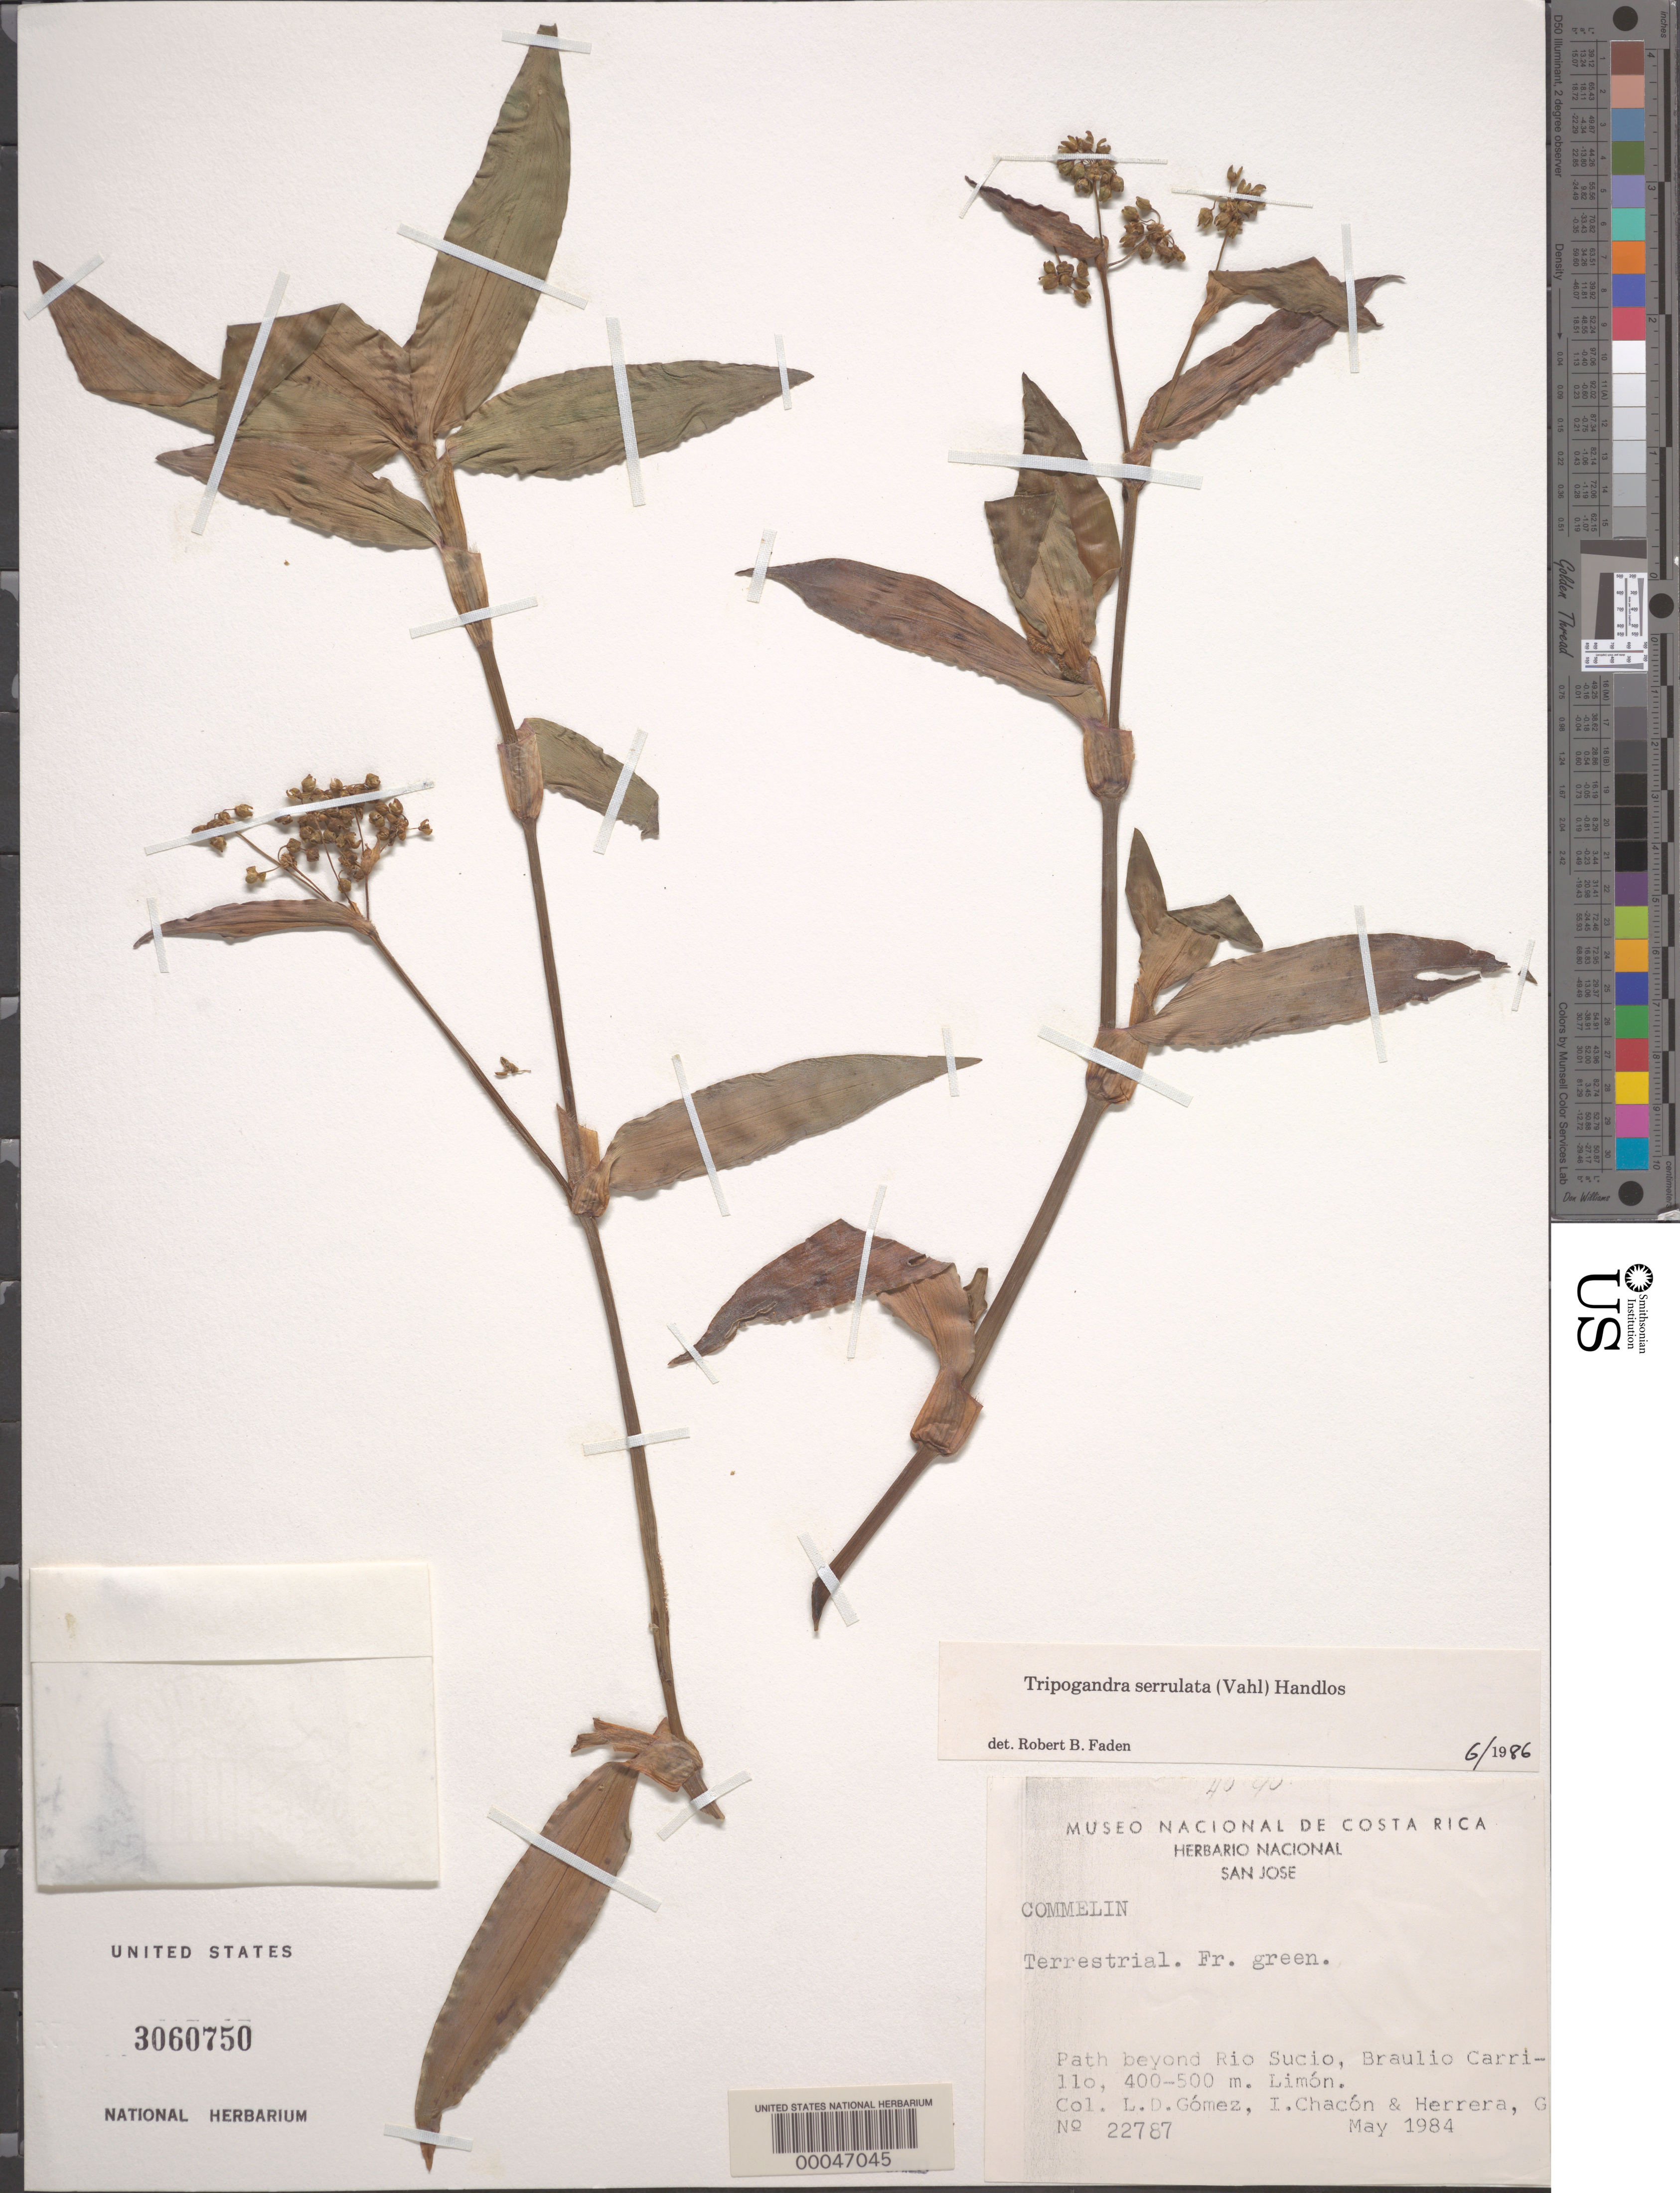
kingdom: Plantae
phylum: Tracheophyta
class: Liliopsida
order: Commelinales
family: Commelinaceae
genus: Tripogandra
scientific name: Tripogandra serrulata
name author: (Vahl) Handlos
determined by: Faden, Robert B., (US), Smithsonian Institution - National Museum of Natural History (UNITED STATES)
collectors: L. D. Gómez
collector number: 22787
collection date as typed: May 1984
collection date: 1984-05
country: Costa Rica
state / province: Limón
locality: Rio sucio, braulio carrillo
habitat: Pathside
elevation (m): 400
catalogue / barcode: US 3060750